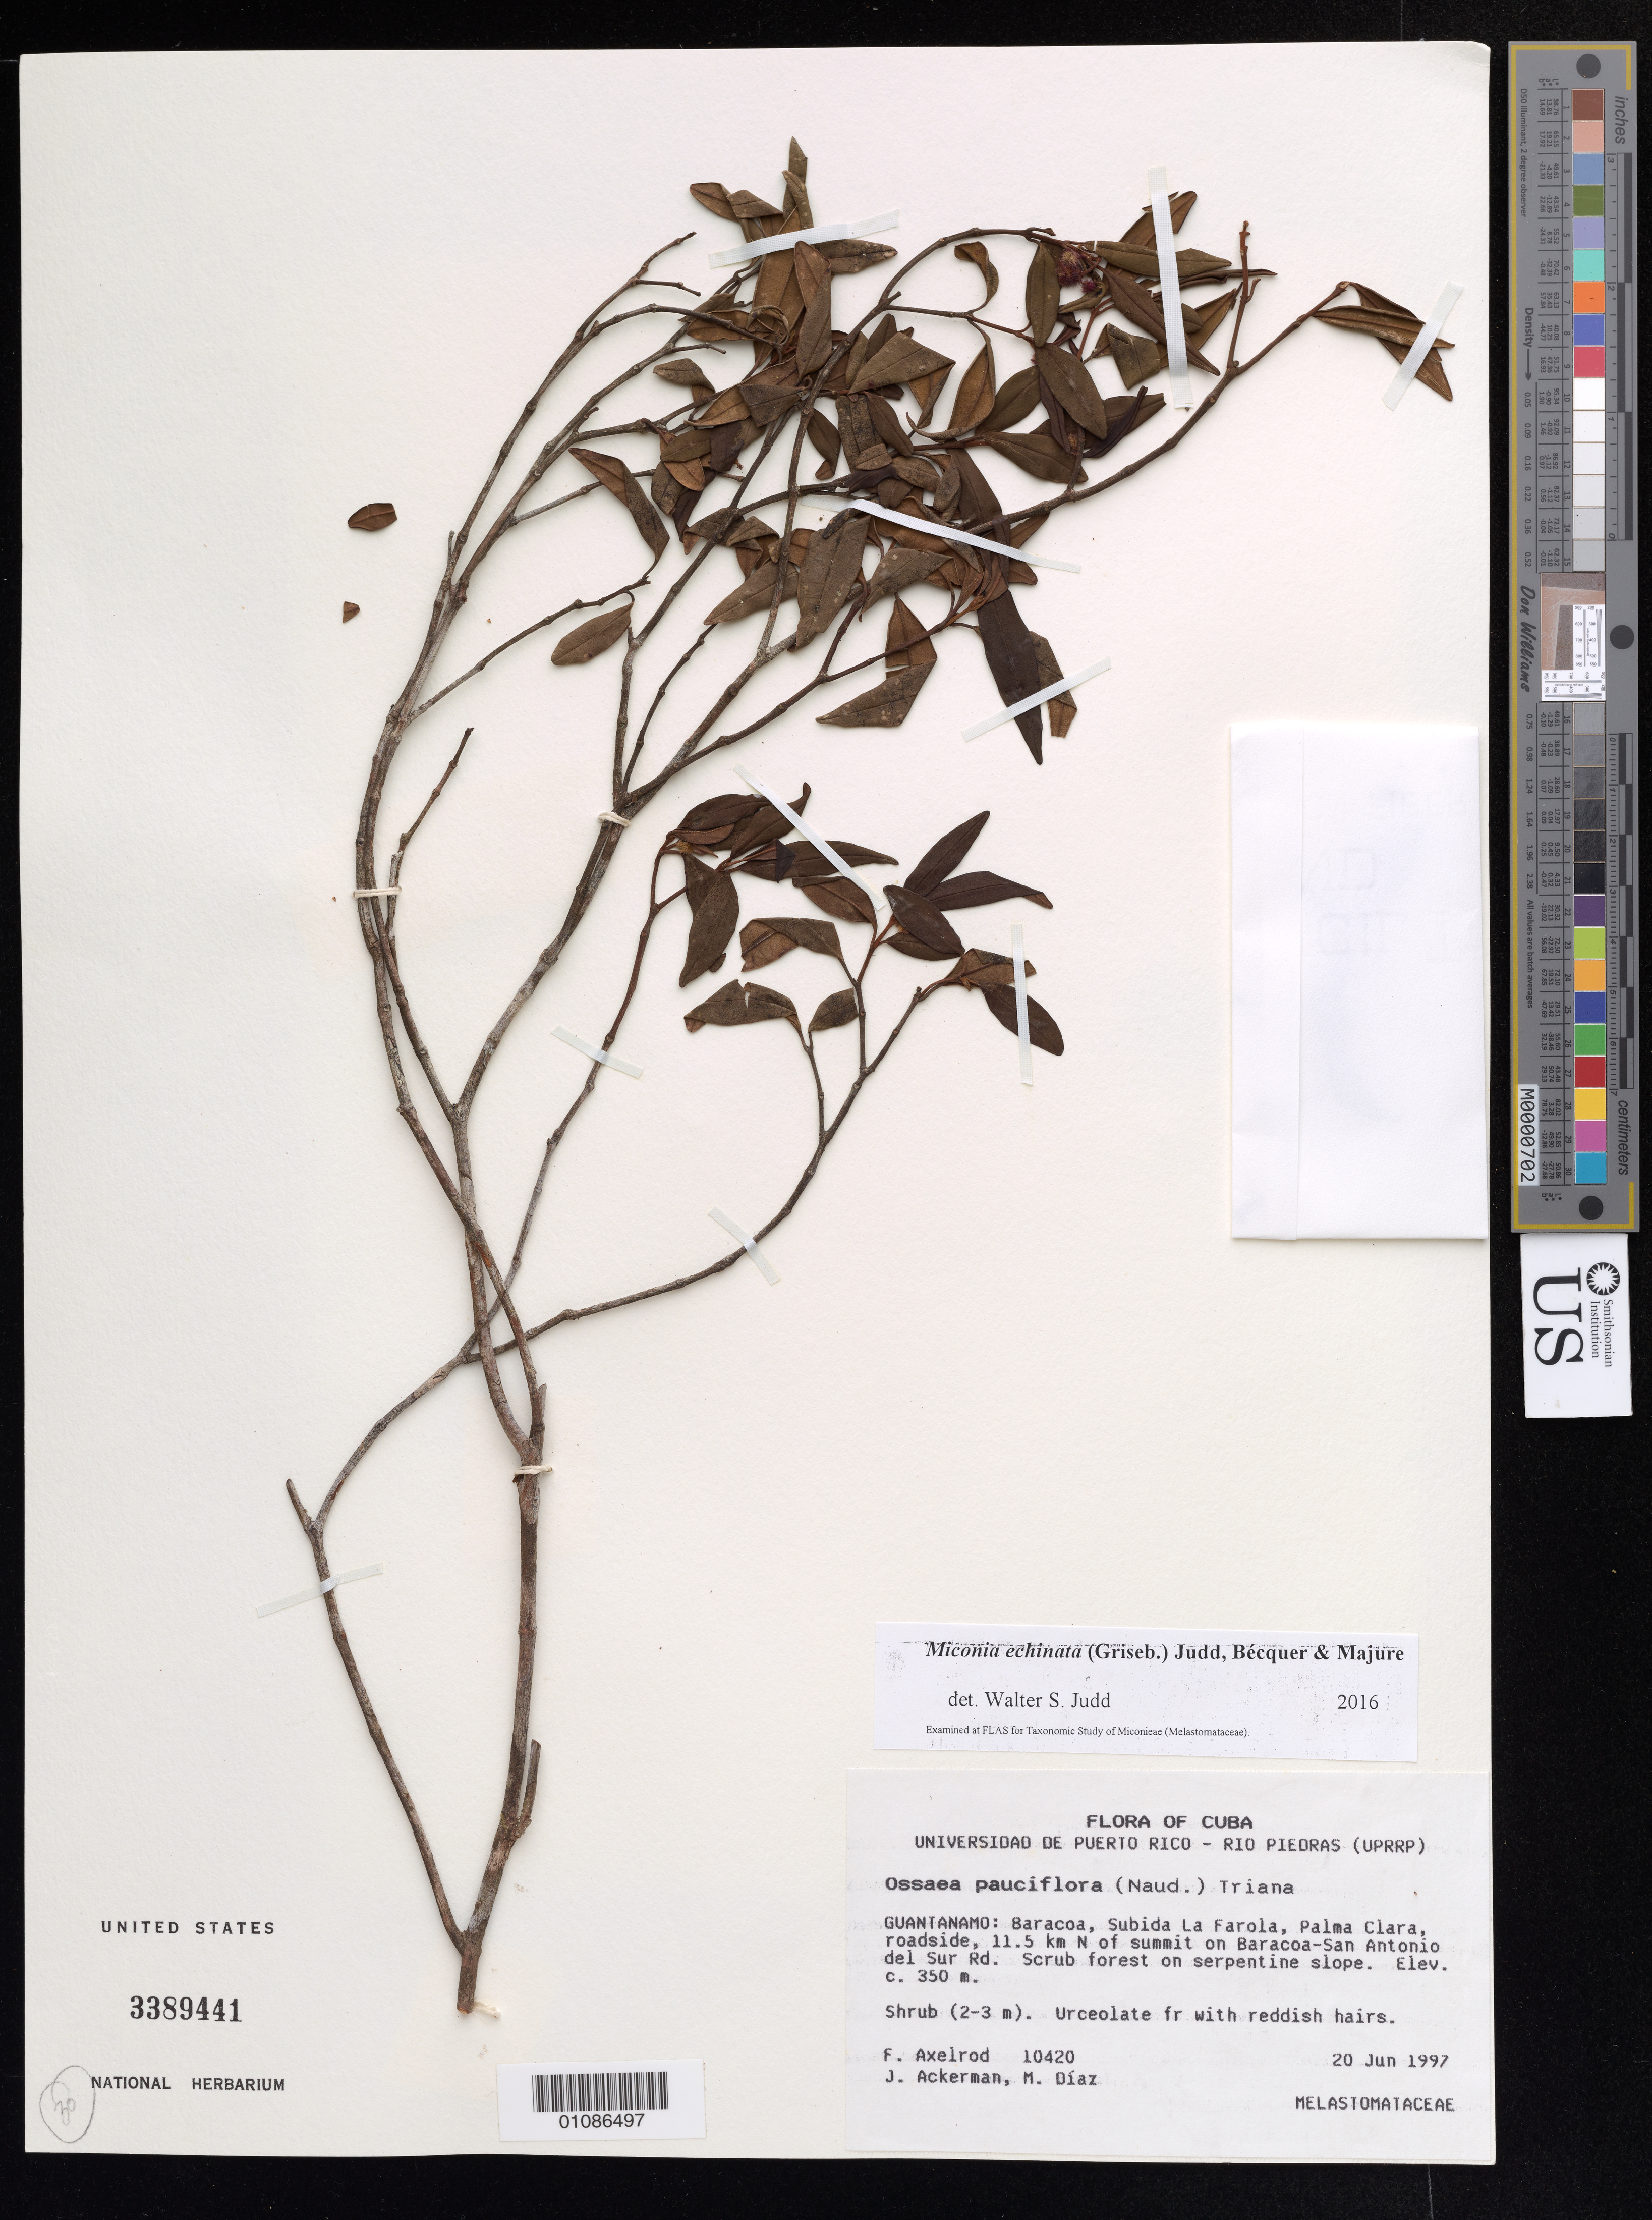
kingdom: Plantae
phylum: Tracheophyta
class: Magnoliopsida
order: Myrtales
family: Melastomataceae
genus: Miconia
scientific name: Miconia echinata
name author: (Griseb.) Judd et al.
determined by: Judd, Walter S.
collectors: F. S. Axelrod & J. D. Ackerman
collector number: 10420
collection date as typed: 20 Jun 1997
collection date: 1997-06-20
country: Cuba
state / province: Guantánamo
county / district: Baracoa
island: Cuba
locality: Solida La Farola, Palma Clara, roadside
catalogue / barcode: US 3389441